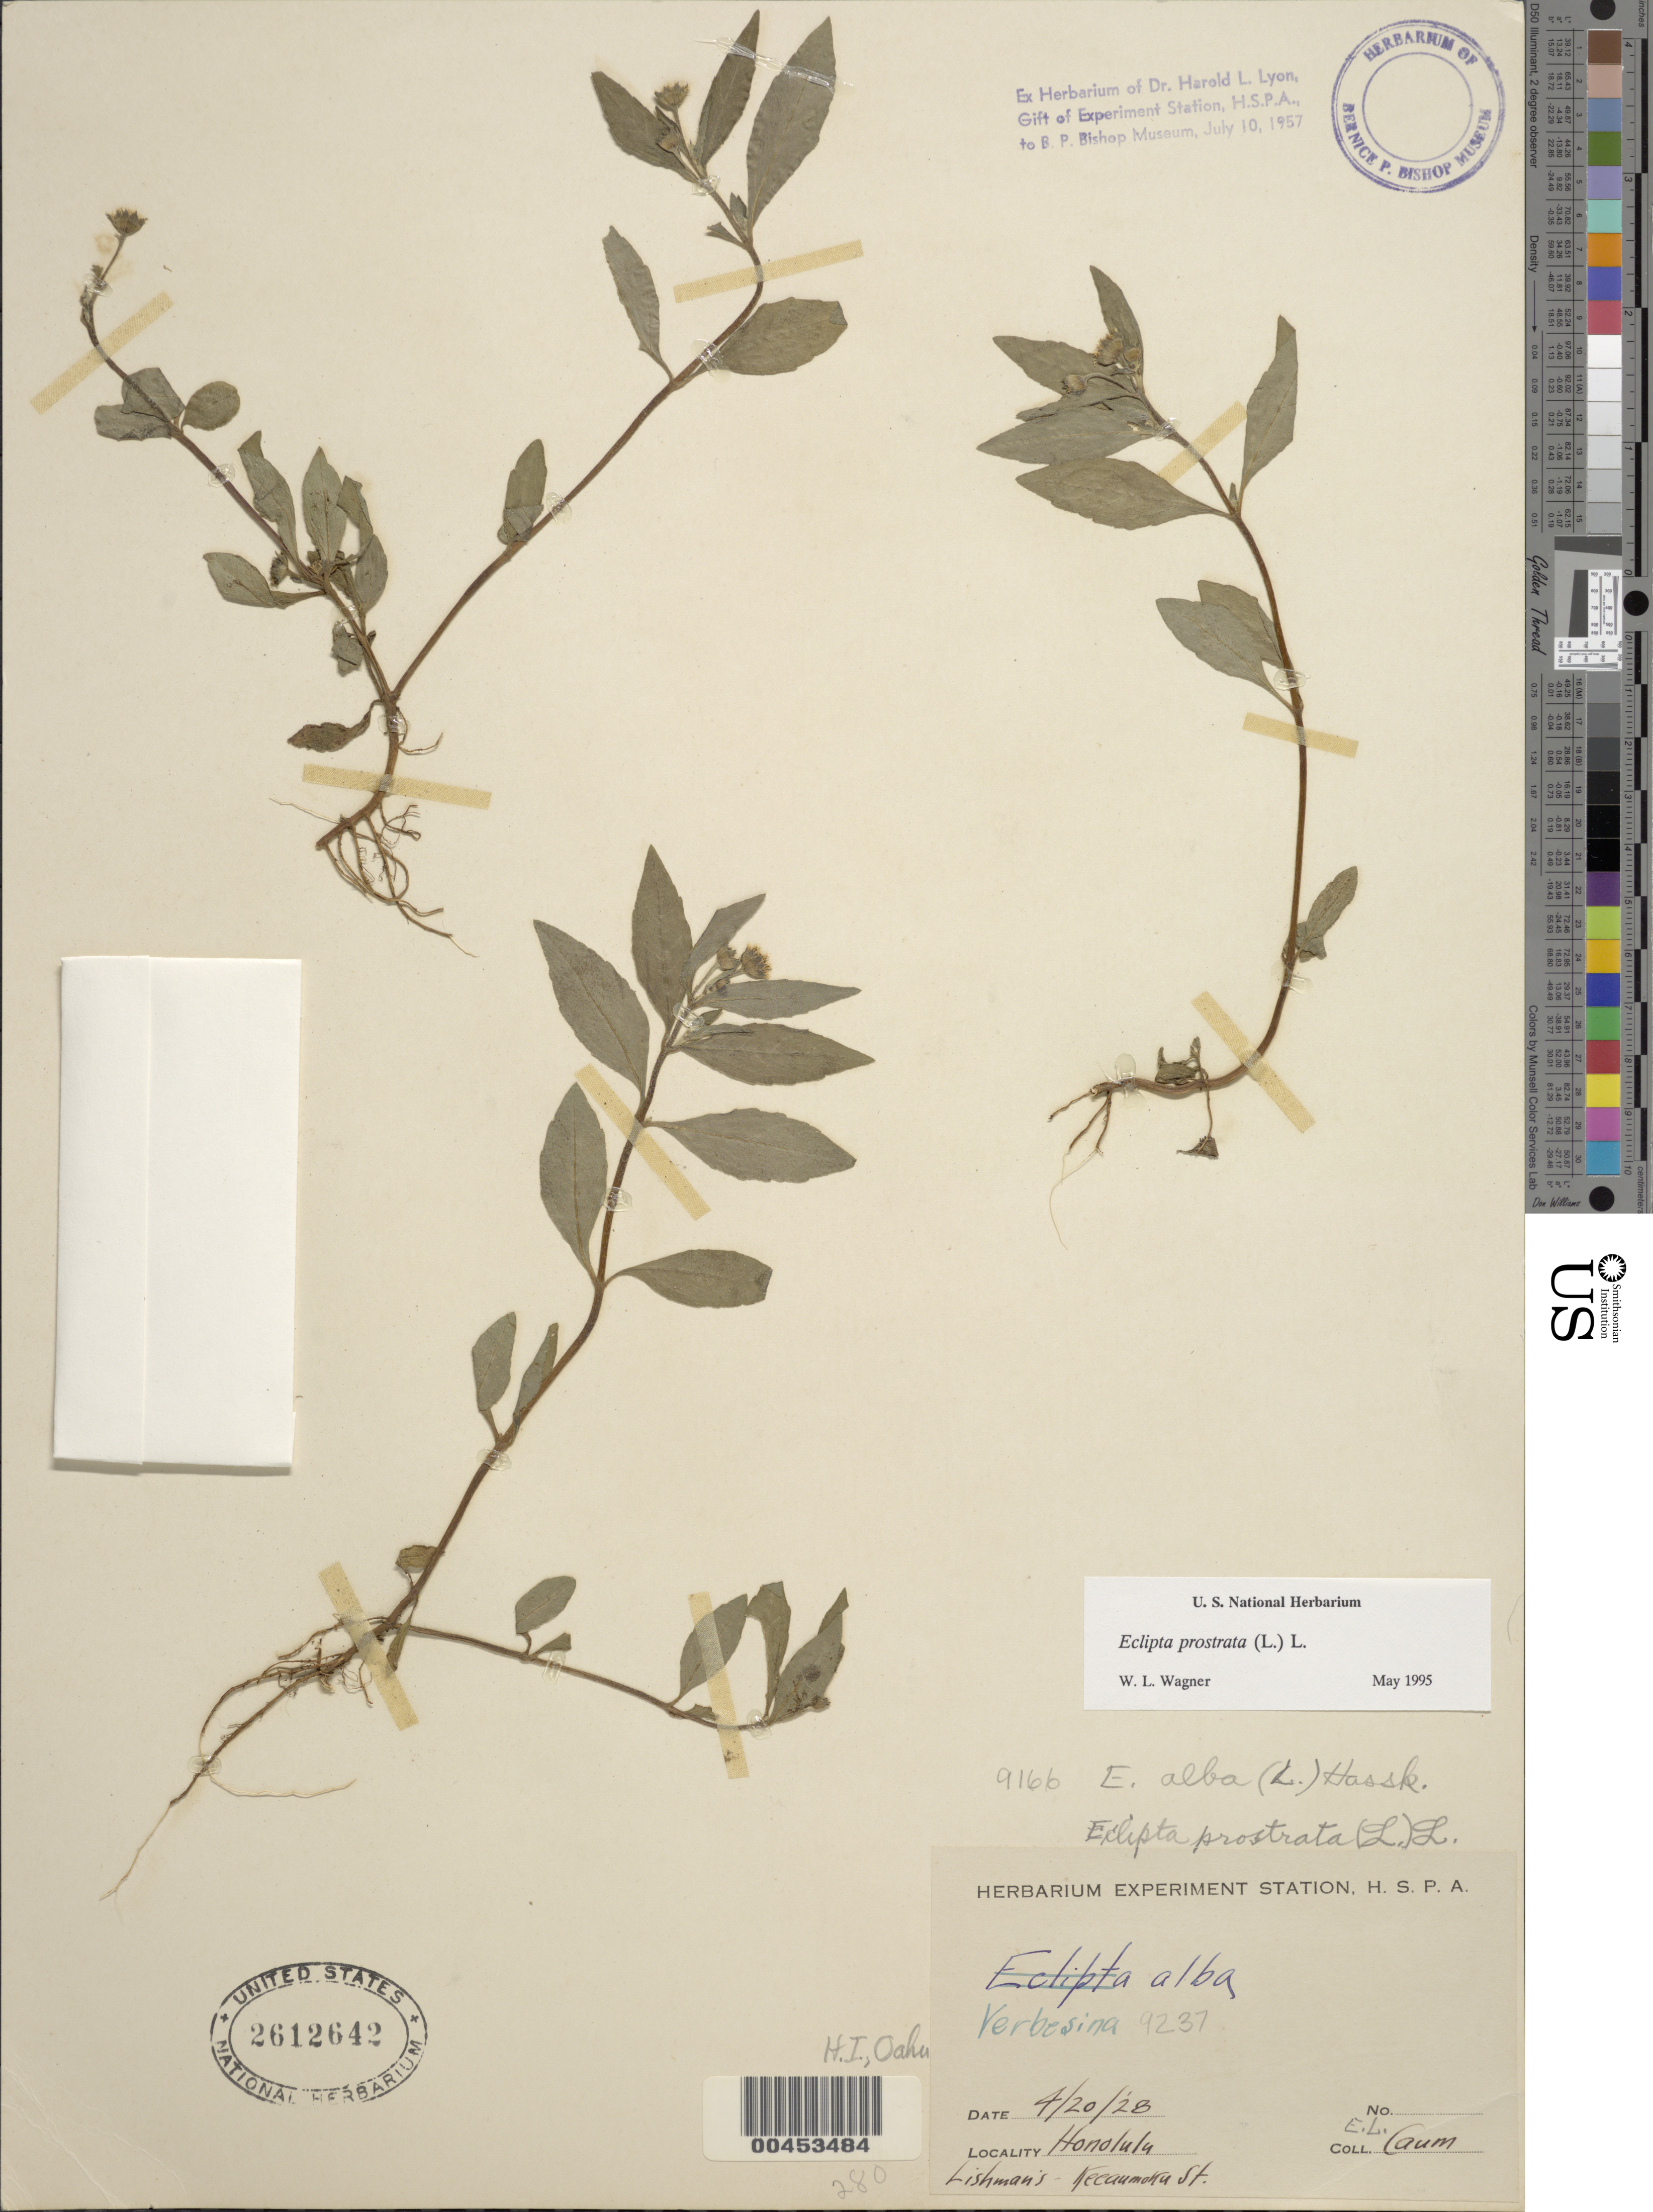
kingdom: Plantae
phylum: Tracheophyta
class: Magnoliopsida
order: Asterales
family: Asteraceae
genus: Eclipta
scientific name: Eclipta prostrata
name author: (L.) L.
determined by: Wagner, W. L., (BOT), Smithsonian Institution - National Museum of Natural History (UNITED STATES)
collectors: E. L. Caum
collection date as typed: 20 Apr 1928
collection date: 1928-04-20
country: United States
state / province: Hawaii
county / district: Honolulu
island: Oahu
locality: Honolulu, Lishman's, Keeaumoku St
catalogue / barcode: US 2612642